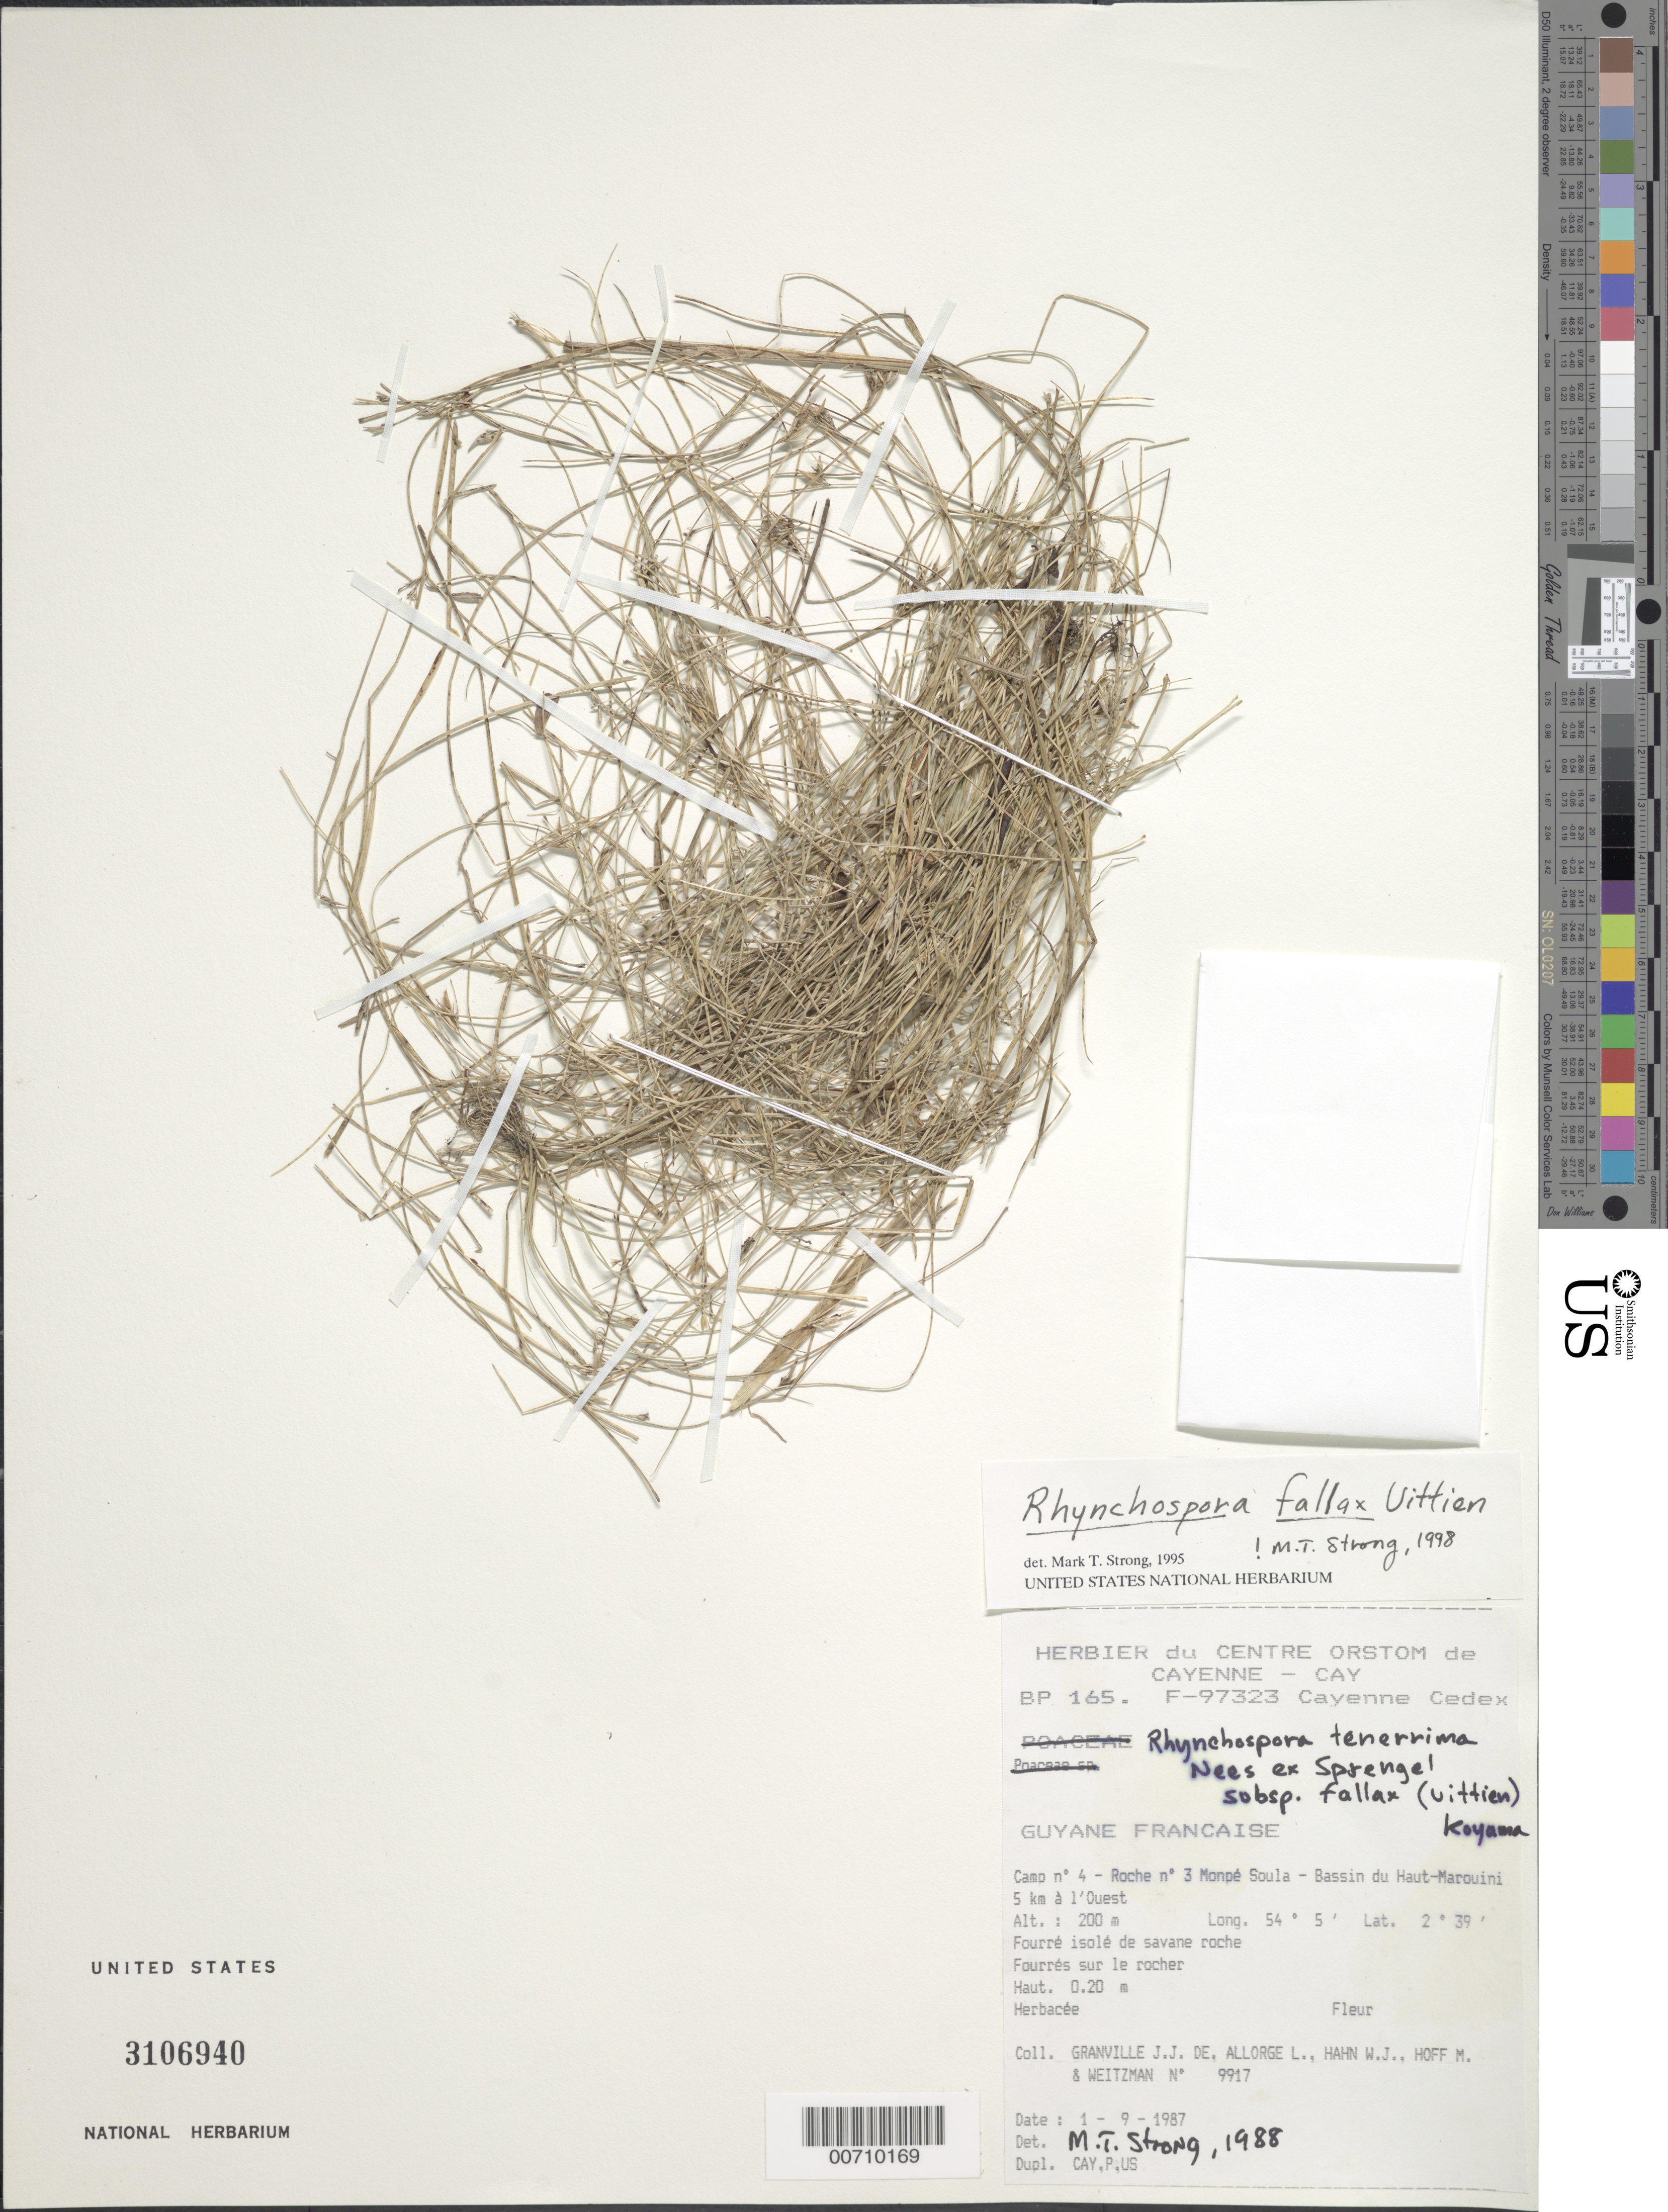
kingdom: Plantae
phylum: Tracheophyta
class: Liliopsida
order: Poales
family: Cyperaceae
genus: Rhynchospora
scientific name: Rhynchospora fallax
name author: Uittien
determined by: Strong, M. T., (US), Smithsonian Institution - National Museum of Natural History (UNITED STATES)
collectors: J.-J. de Granville, L. Allorge, W. J. Hahn, M. Hoff & A. L. Weitzman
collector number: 9917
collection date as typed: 1-Sep-87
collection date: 1987-09-01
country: French Guiana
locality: Monpé Soula, Camp #4, roche no. 3; Bassin du Haut-Marouini, 5 km W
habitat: Fourré isolé de savane roche, fourrés sur le rocher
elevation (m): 200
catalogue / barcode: US 3106940